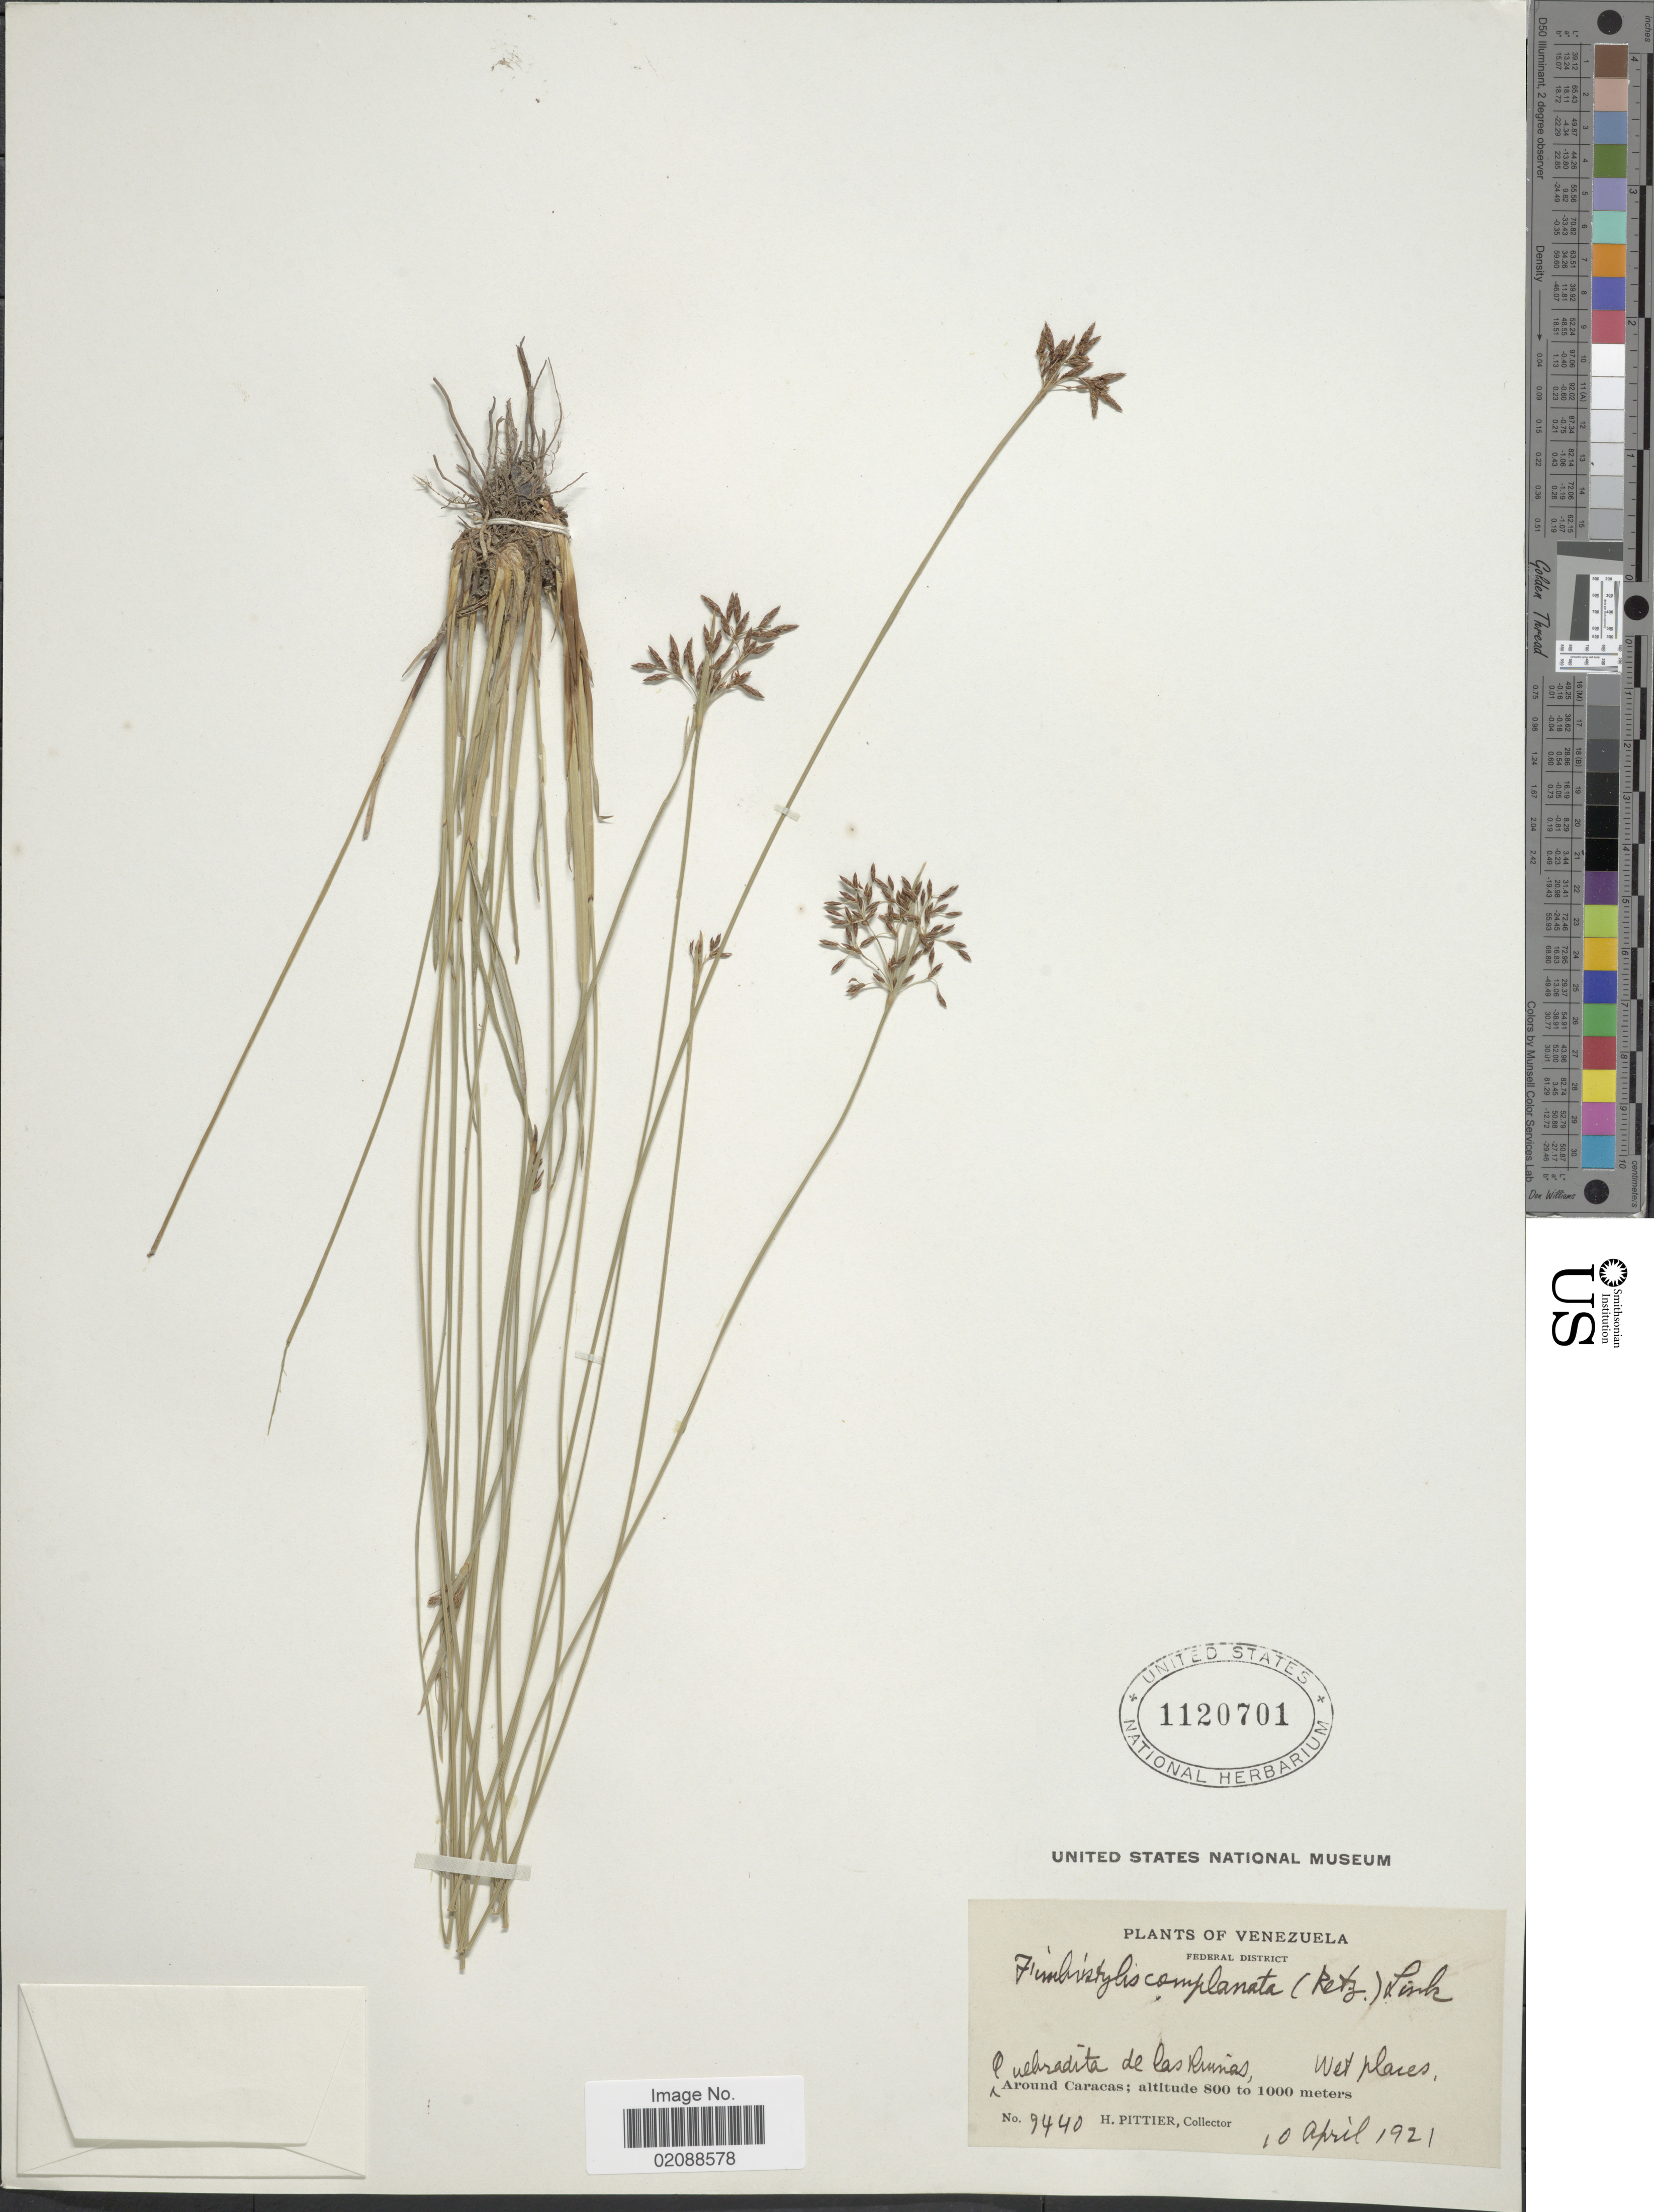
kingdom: Plantae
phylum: Tracheophyta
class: Liliopsida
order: Poales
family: Cyperaceae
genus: Fimbristylis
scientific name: Fimbristylis complanata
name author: (Retz.) Link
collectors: H. F. Pittier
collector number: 9440*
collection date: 1921-04-10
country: Venezuela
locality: Federal District. Quebradita de las Riunas, Around Caracas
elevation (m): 800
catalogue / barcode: US 1120701